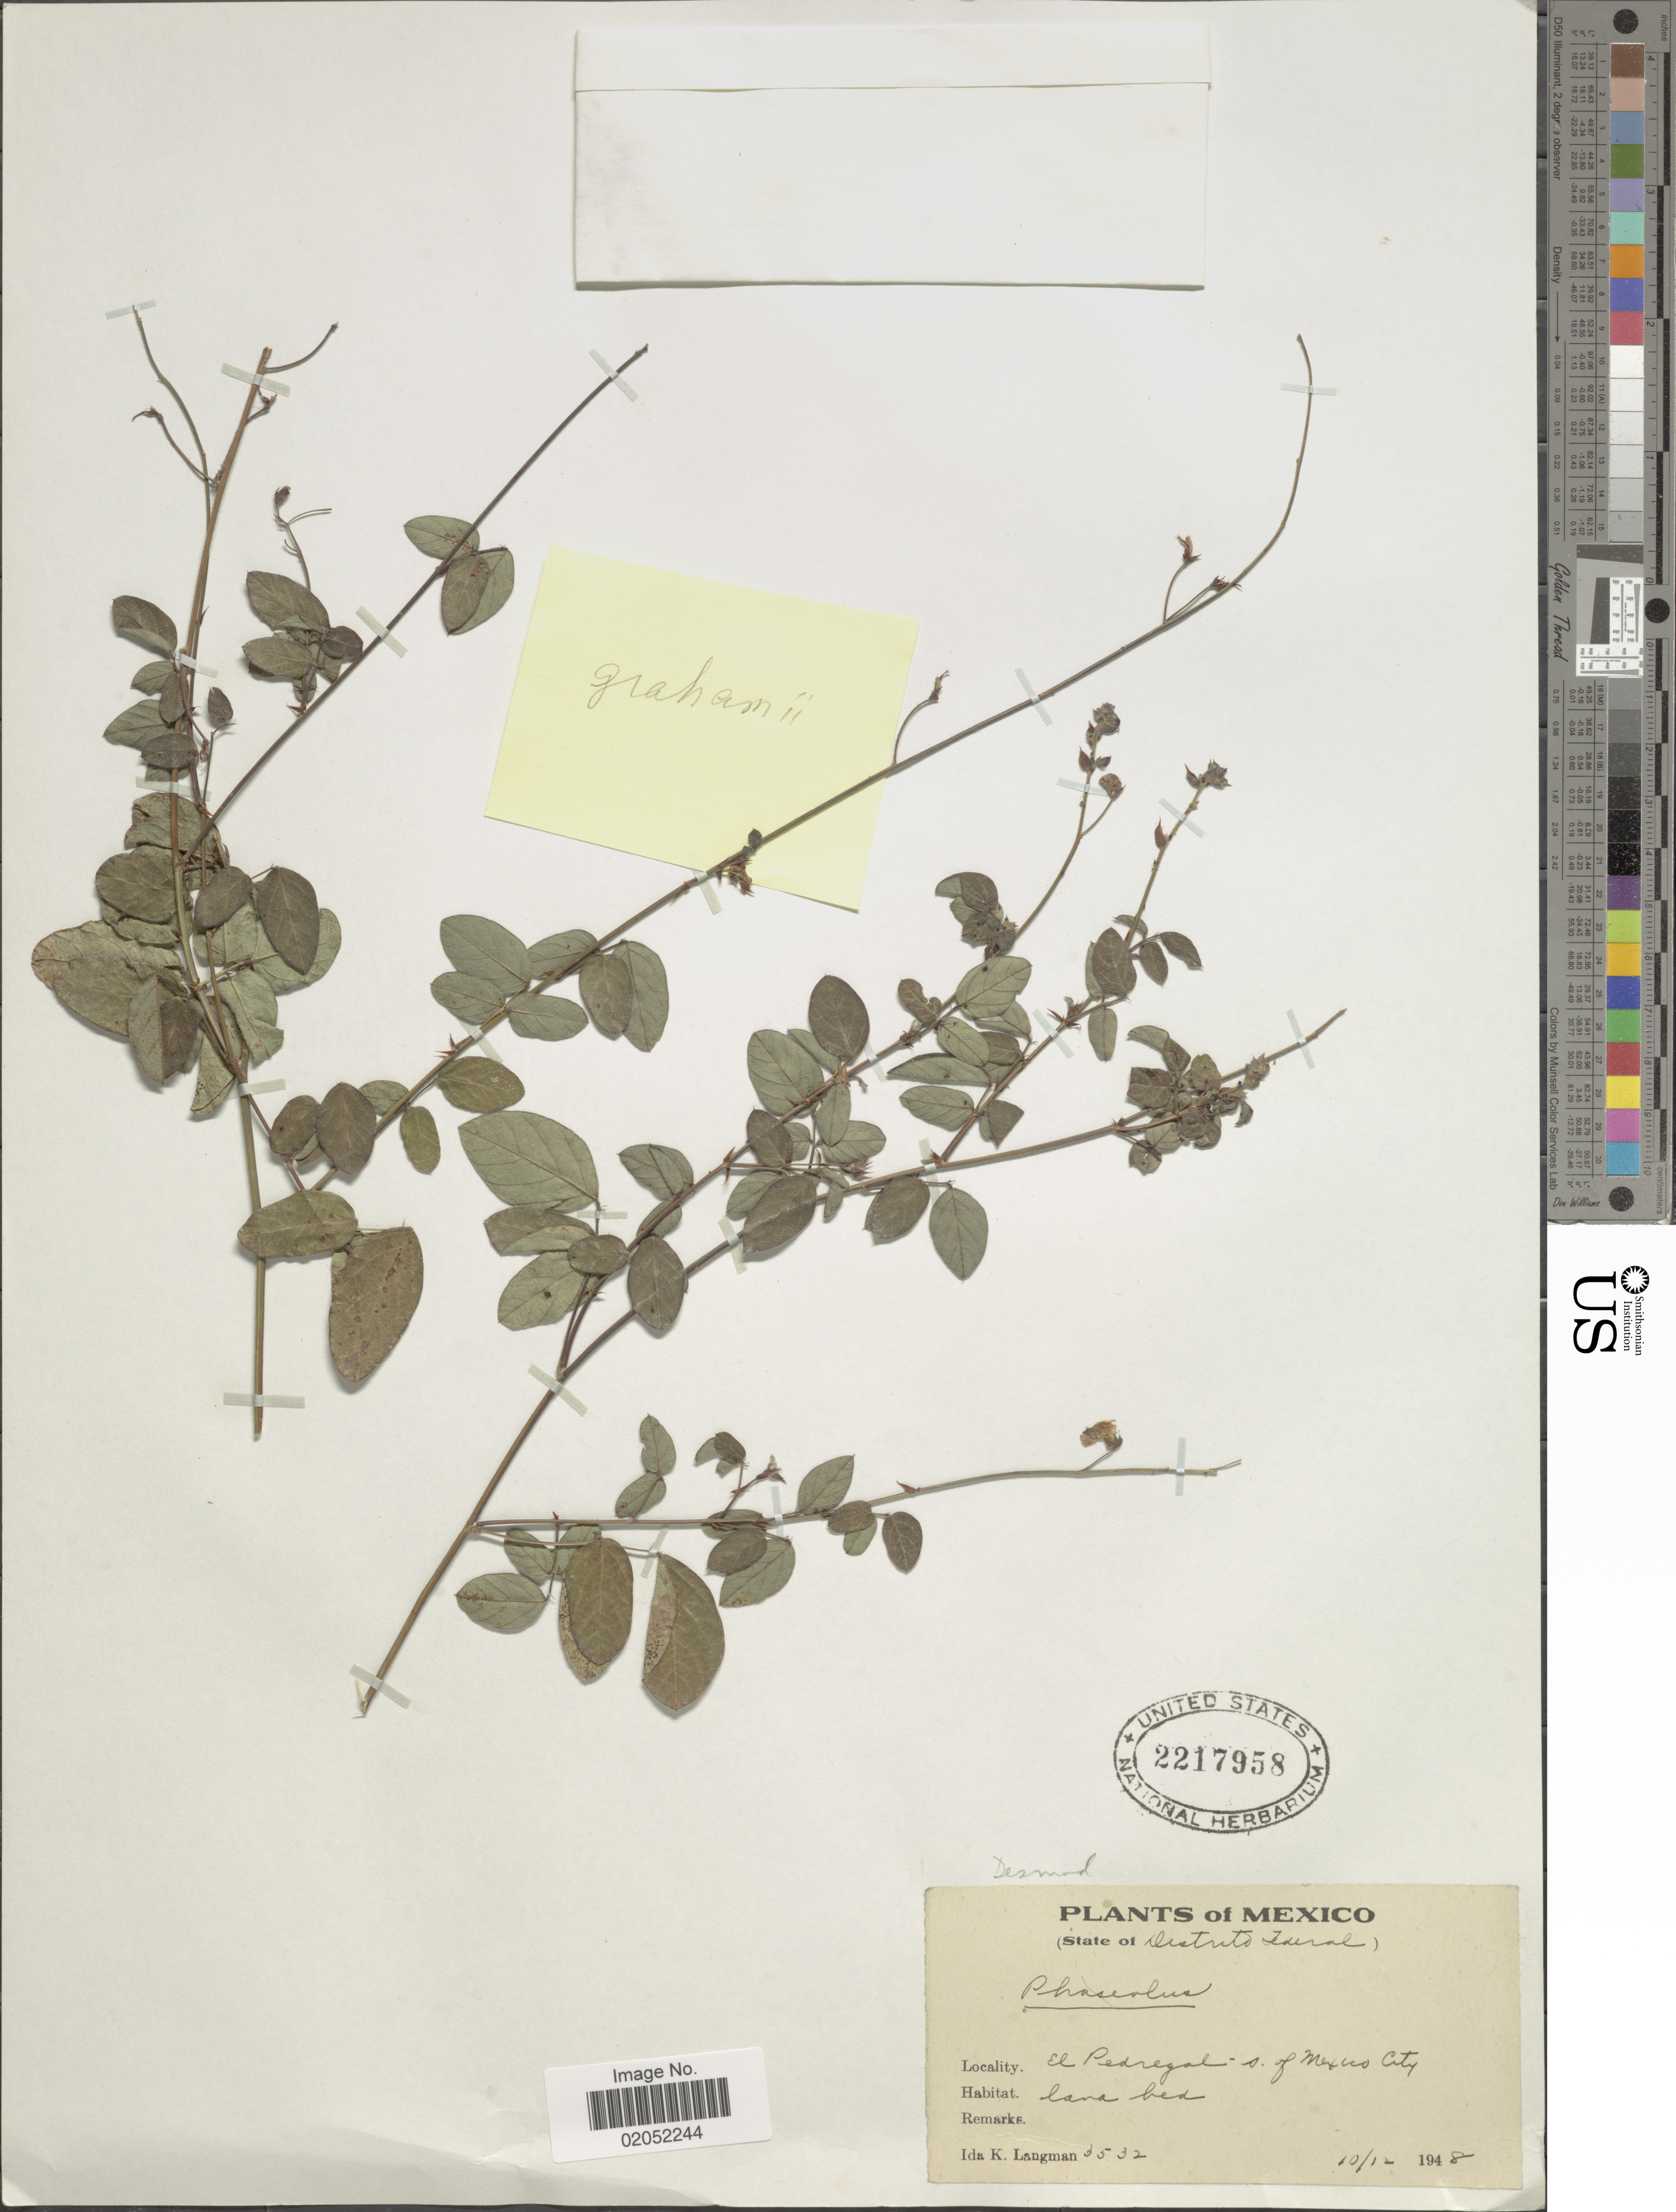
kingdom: Plantae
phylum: Tracheophyta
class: Magnoliopsida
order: Fabales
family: Fabaceae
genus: Desmodium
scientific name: Desmodium grahamii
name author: A. Gray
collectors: I. K. Langman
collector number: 3532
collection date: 1948-12-10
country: Mexico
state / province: México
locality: Mexico, El Pedregal s. of Mexico City.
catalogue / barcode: US 2217958